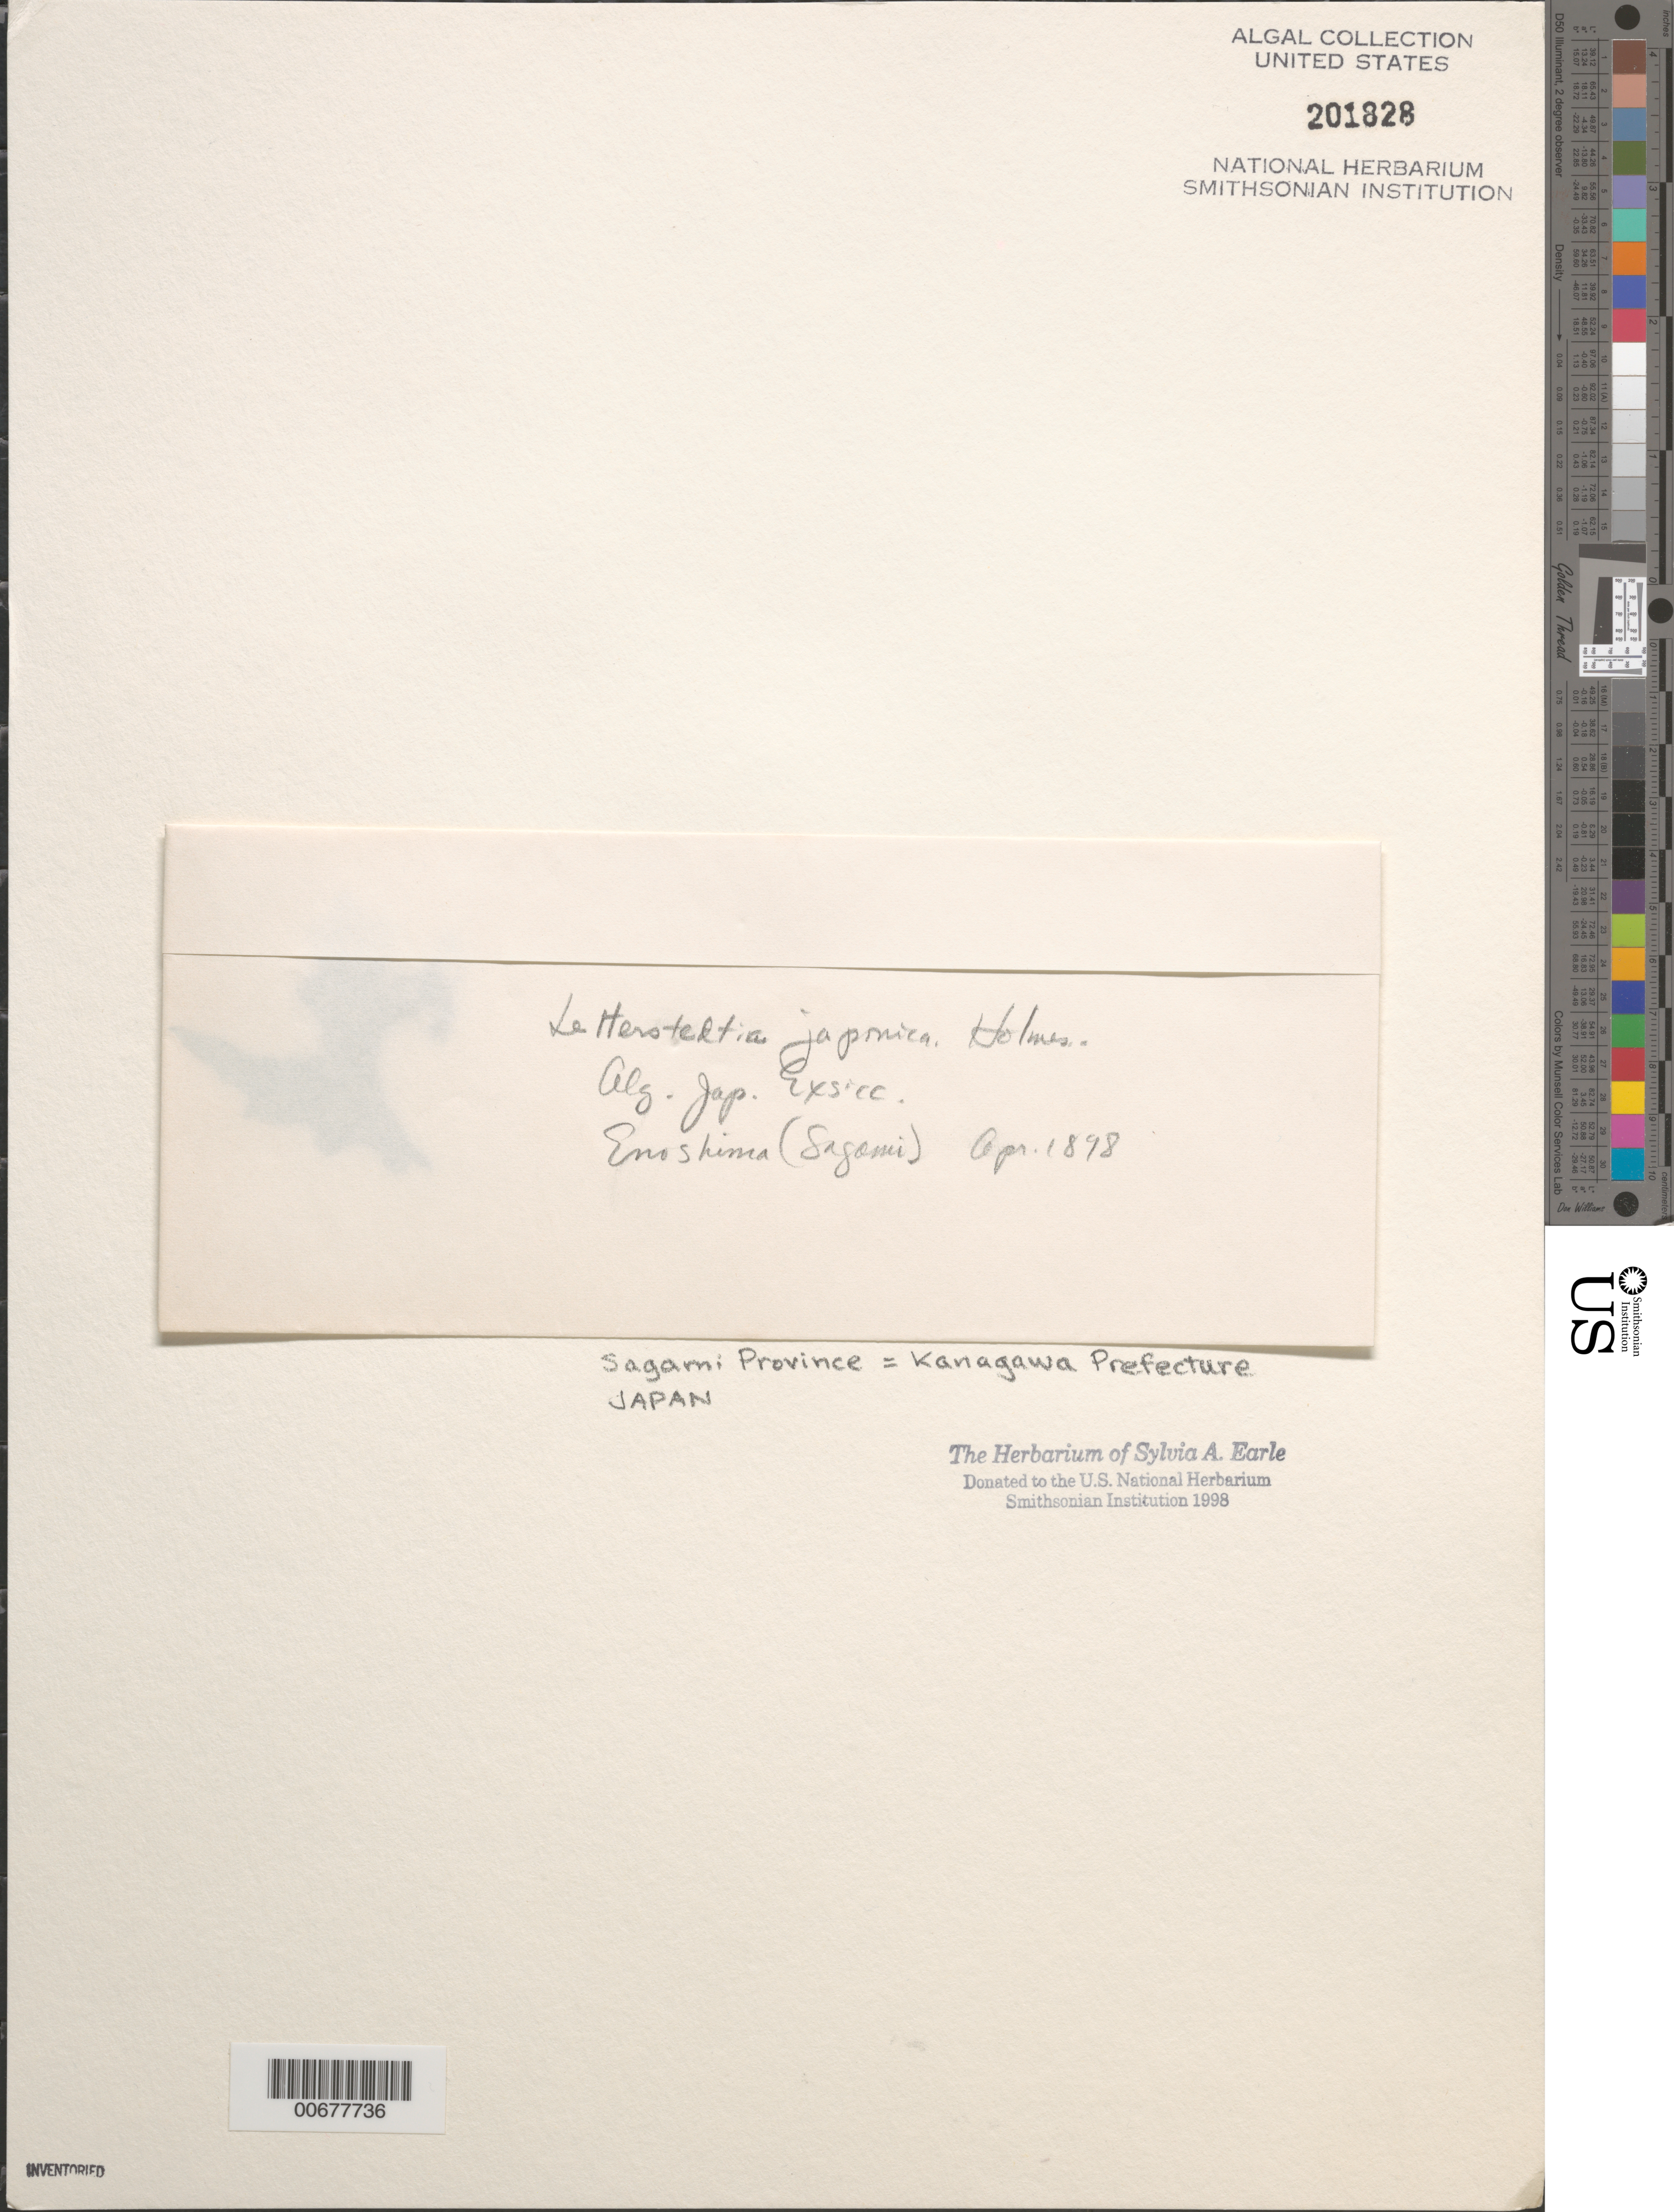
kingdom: Plantae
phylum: Chlorophyta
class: Ulvophyceae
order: Ulvales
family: Ulvaceae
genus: Letterstedtia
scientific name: Letterstedtia japonica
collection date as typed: Apr 1898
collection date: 1898-04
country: Japan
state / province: Kanagawa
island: Honshu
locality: Enoshima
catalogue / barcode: US 201828